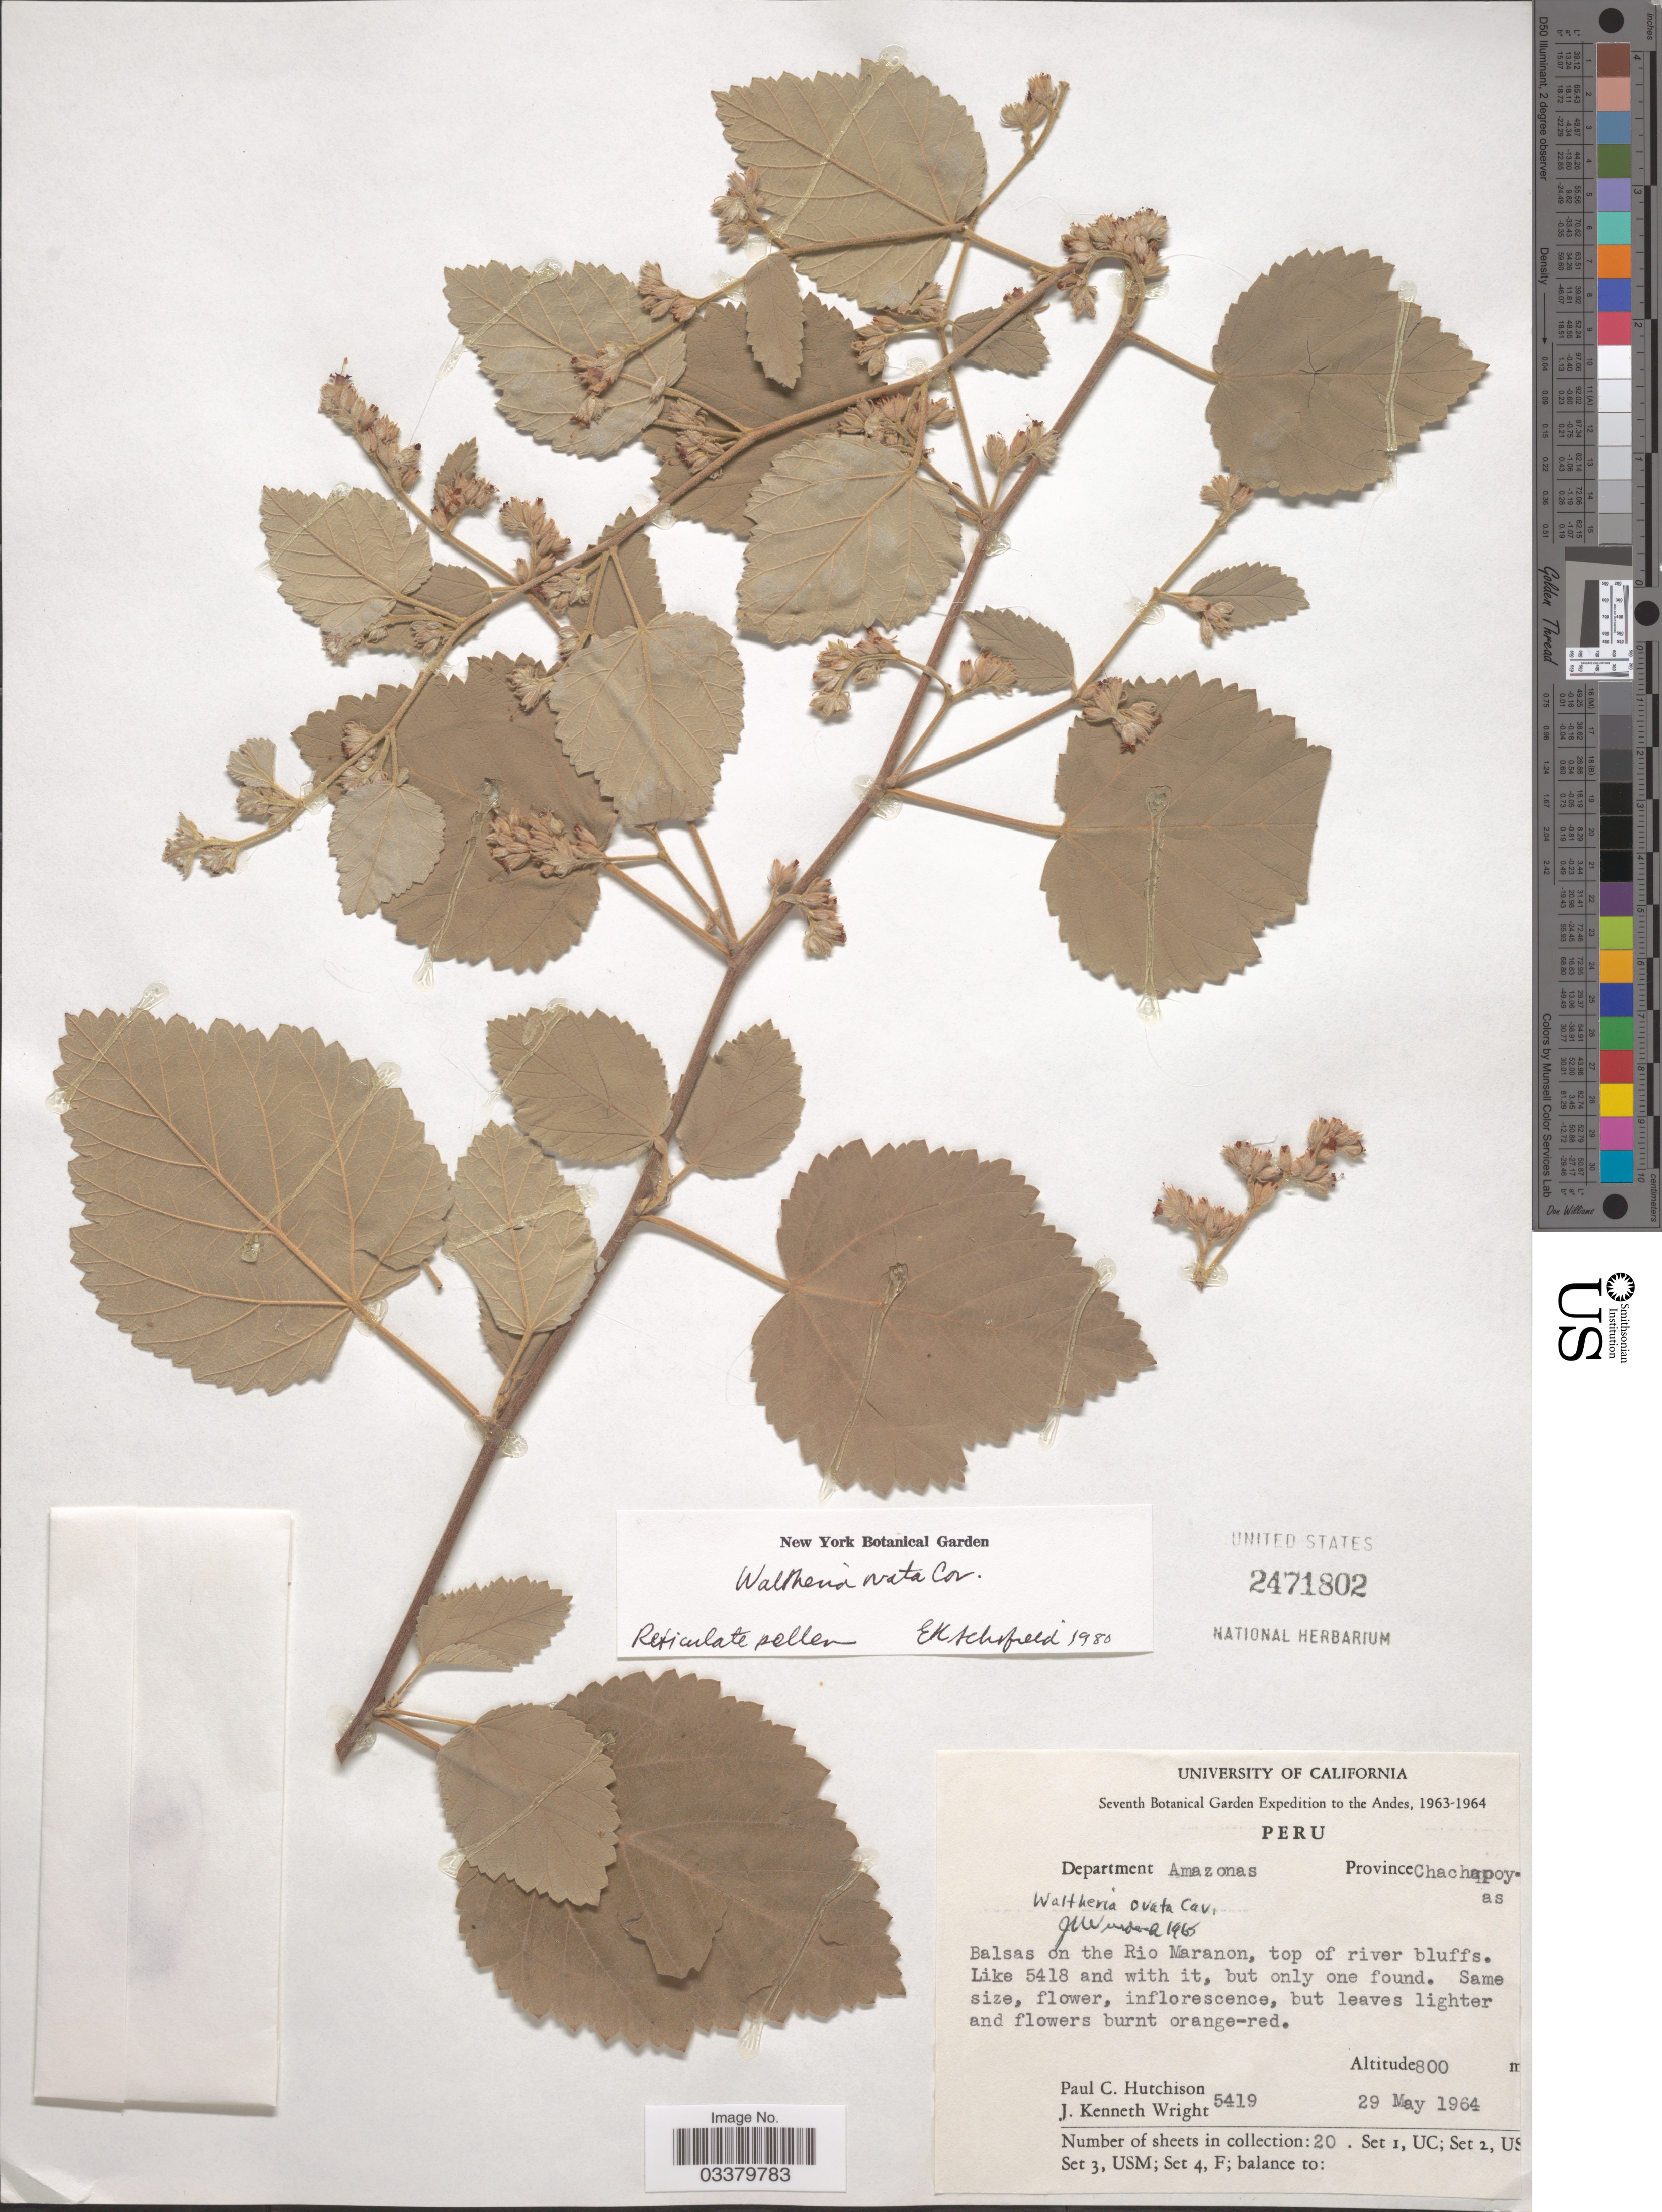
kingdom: Plantae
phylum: Tracheophyta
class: Magnoliopsida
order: Malvales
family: Malvaceae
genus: Waltheria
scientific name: Waltheria ovata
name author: Cav.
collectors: P. C. Hutchison & J. K. Wright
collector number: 5419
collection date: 1964-05-29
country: Peru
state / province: Amazonas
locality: Andes. Department Amazonas. Province Chachapoyas. Balsas on the Rio Maranon, top of river bluffs.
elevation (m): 800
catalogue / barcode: US 2471802